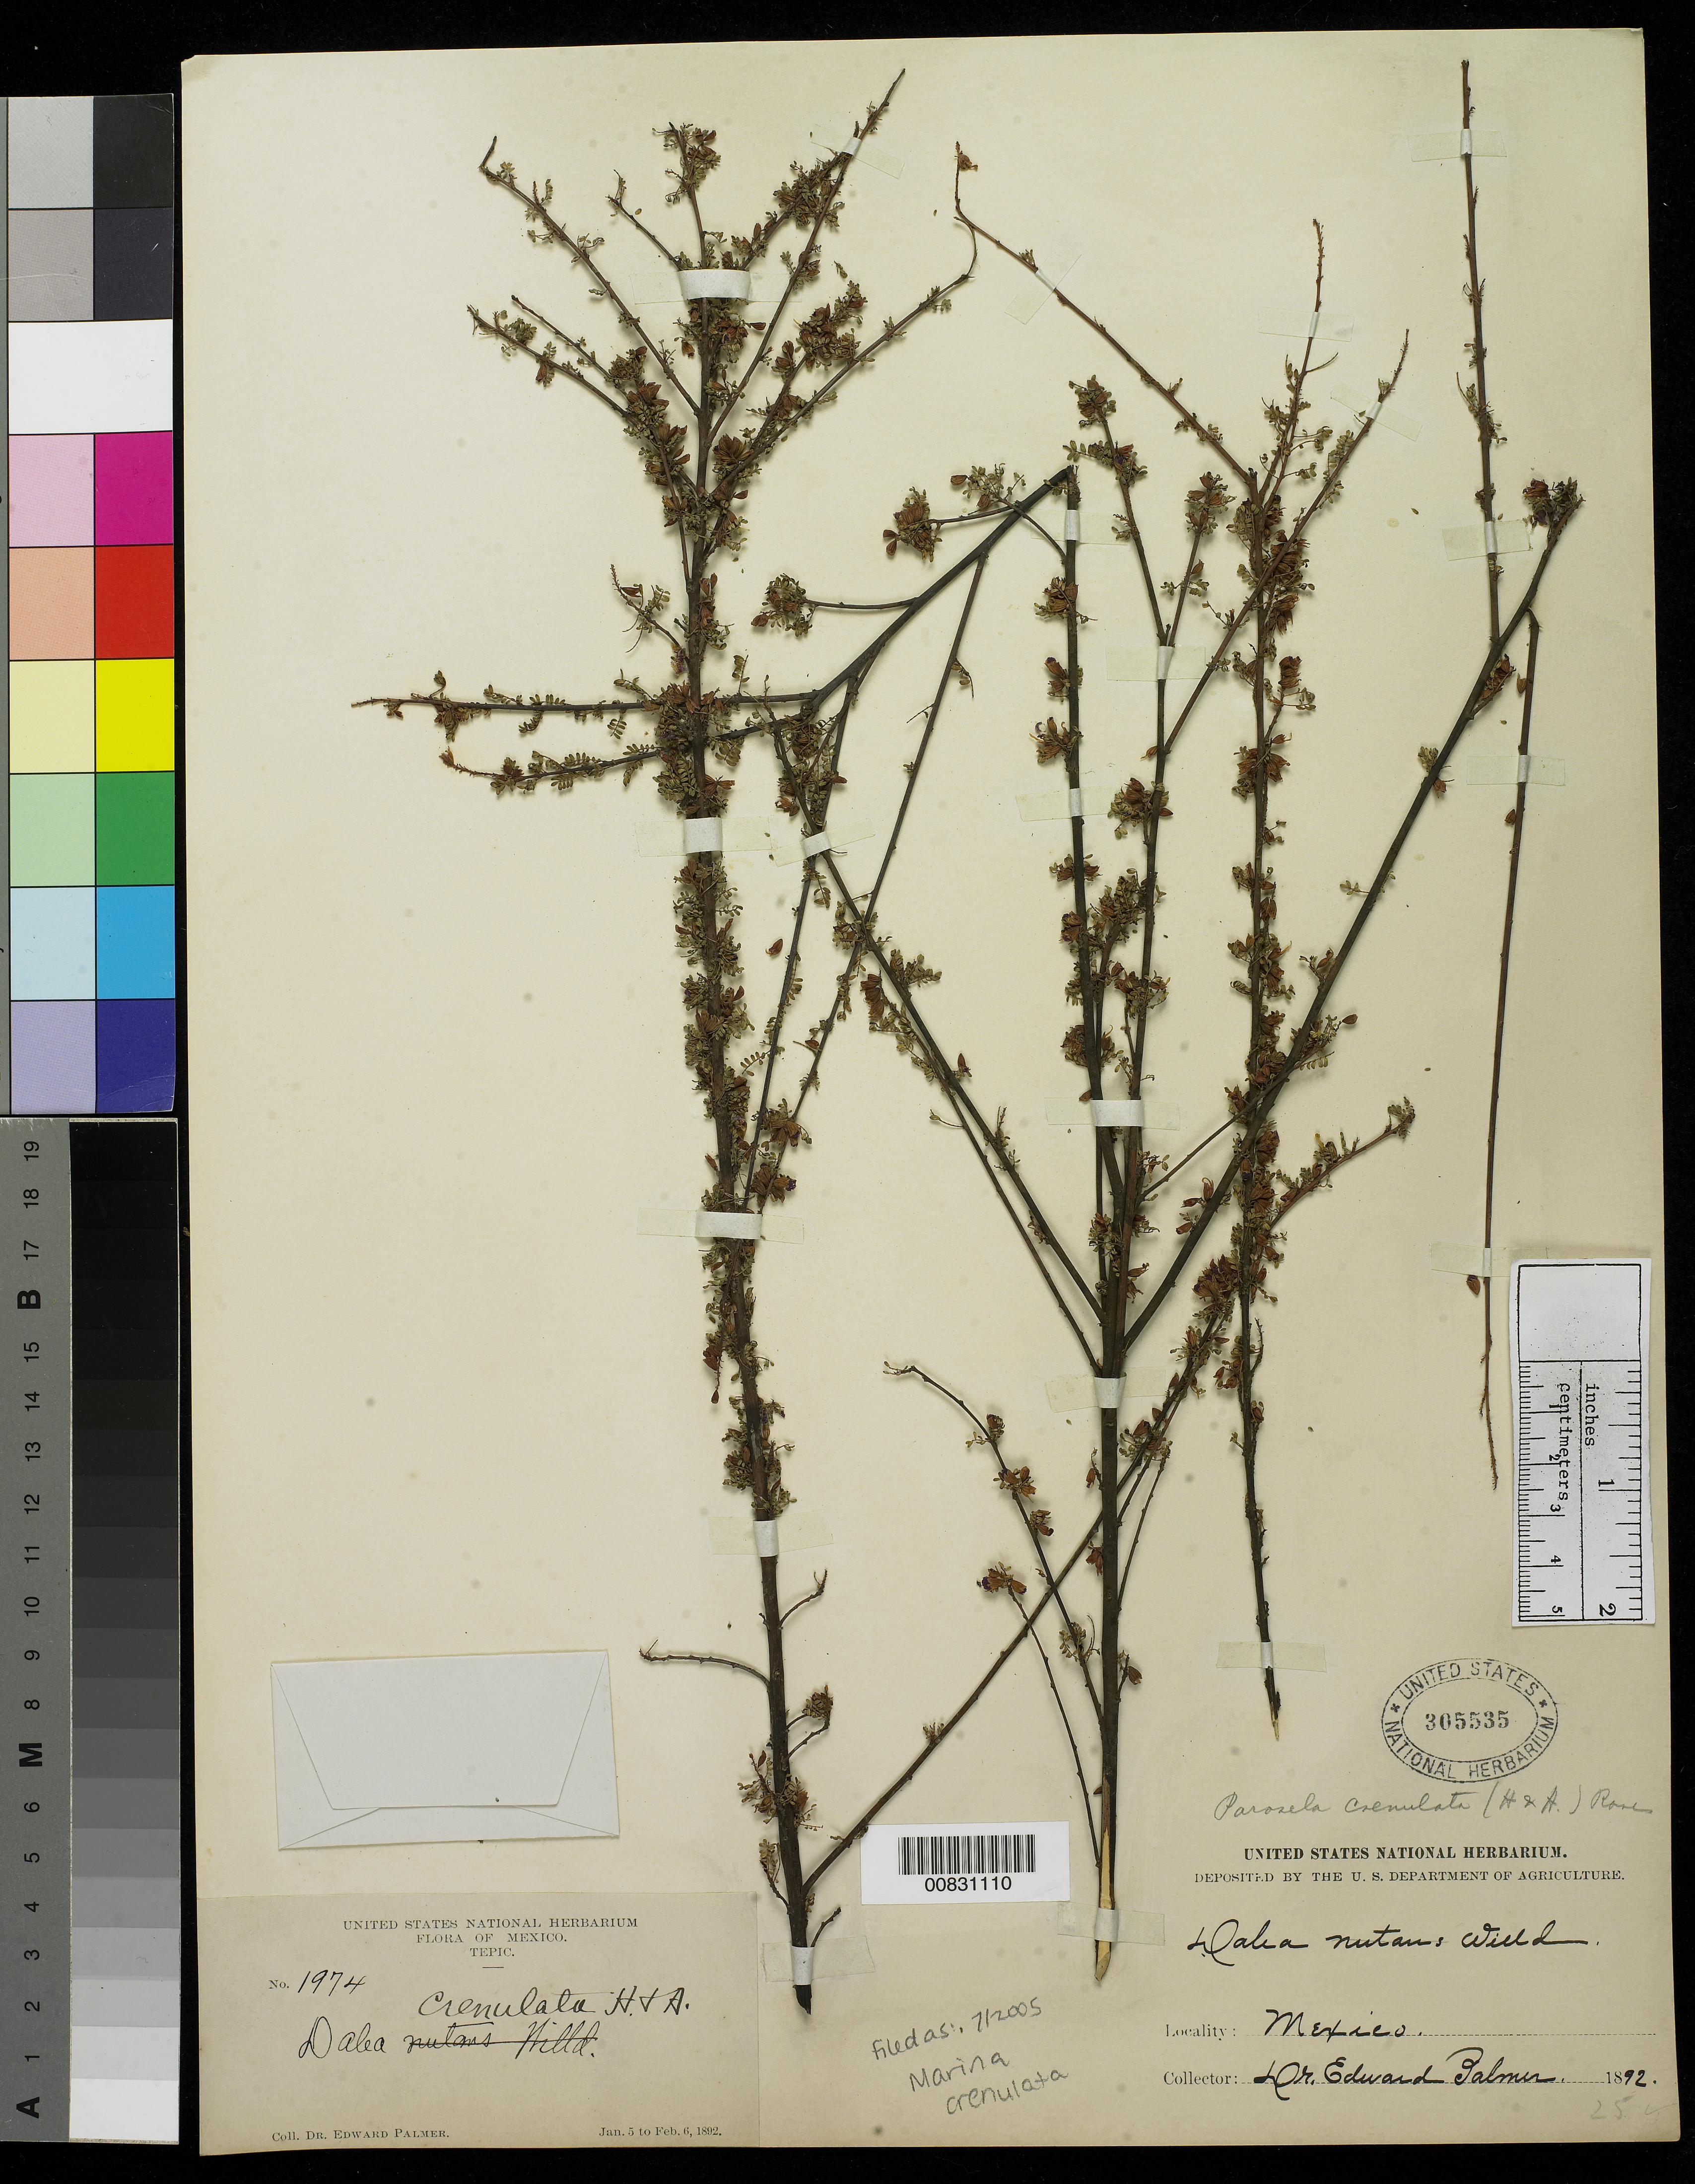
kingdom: Plantae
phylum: Tracheophyta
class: Magnoliopsida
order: Fabales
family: Fabaceae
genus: Marina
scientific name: Marina crenulata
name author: (Hook.) Barneby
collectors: E. Palmer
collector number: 1974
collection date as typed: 05 Jan 1892 to 06 Feb 1892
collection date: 1892-01-05/1892-02-06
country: Mexico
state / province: Nayarit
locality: Tepic, Nayarit.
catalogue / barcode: US 305535